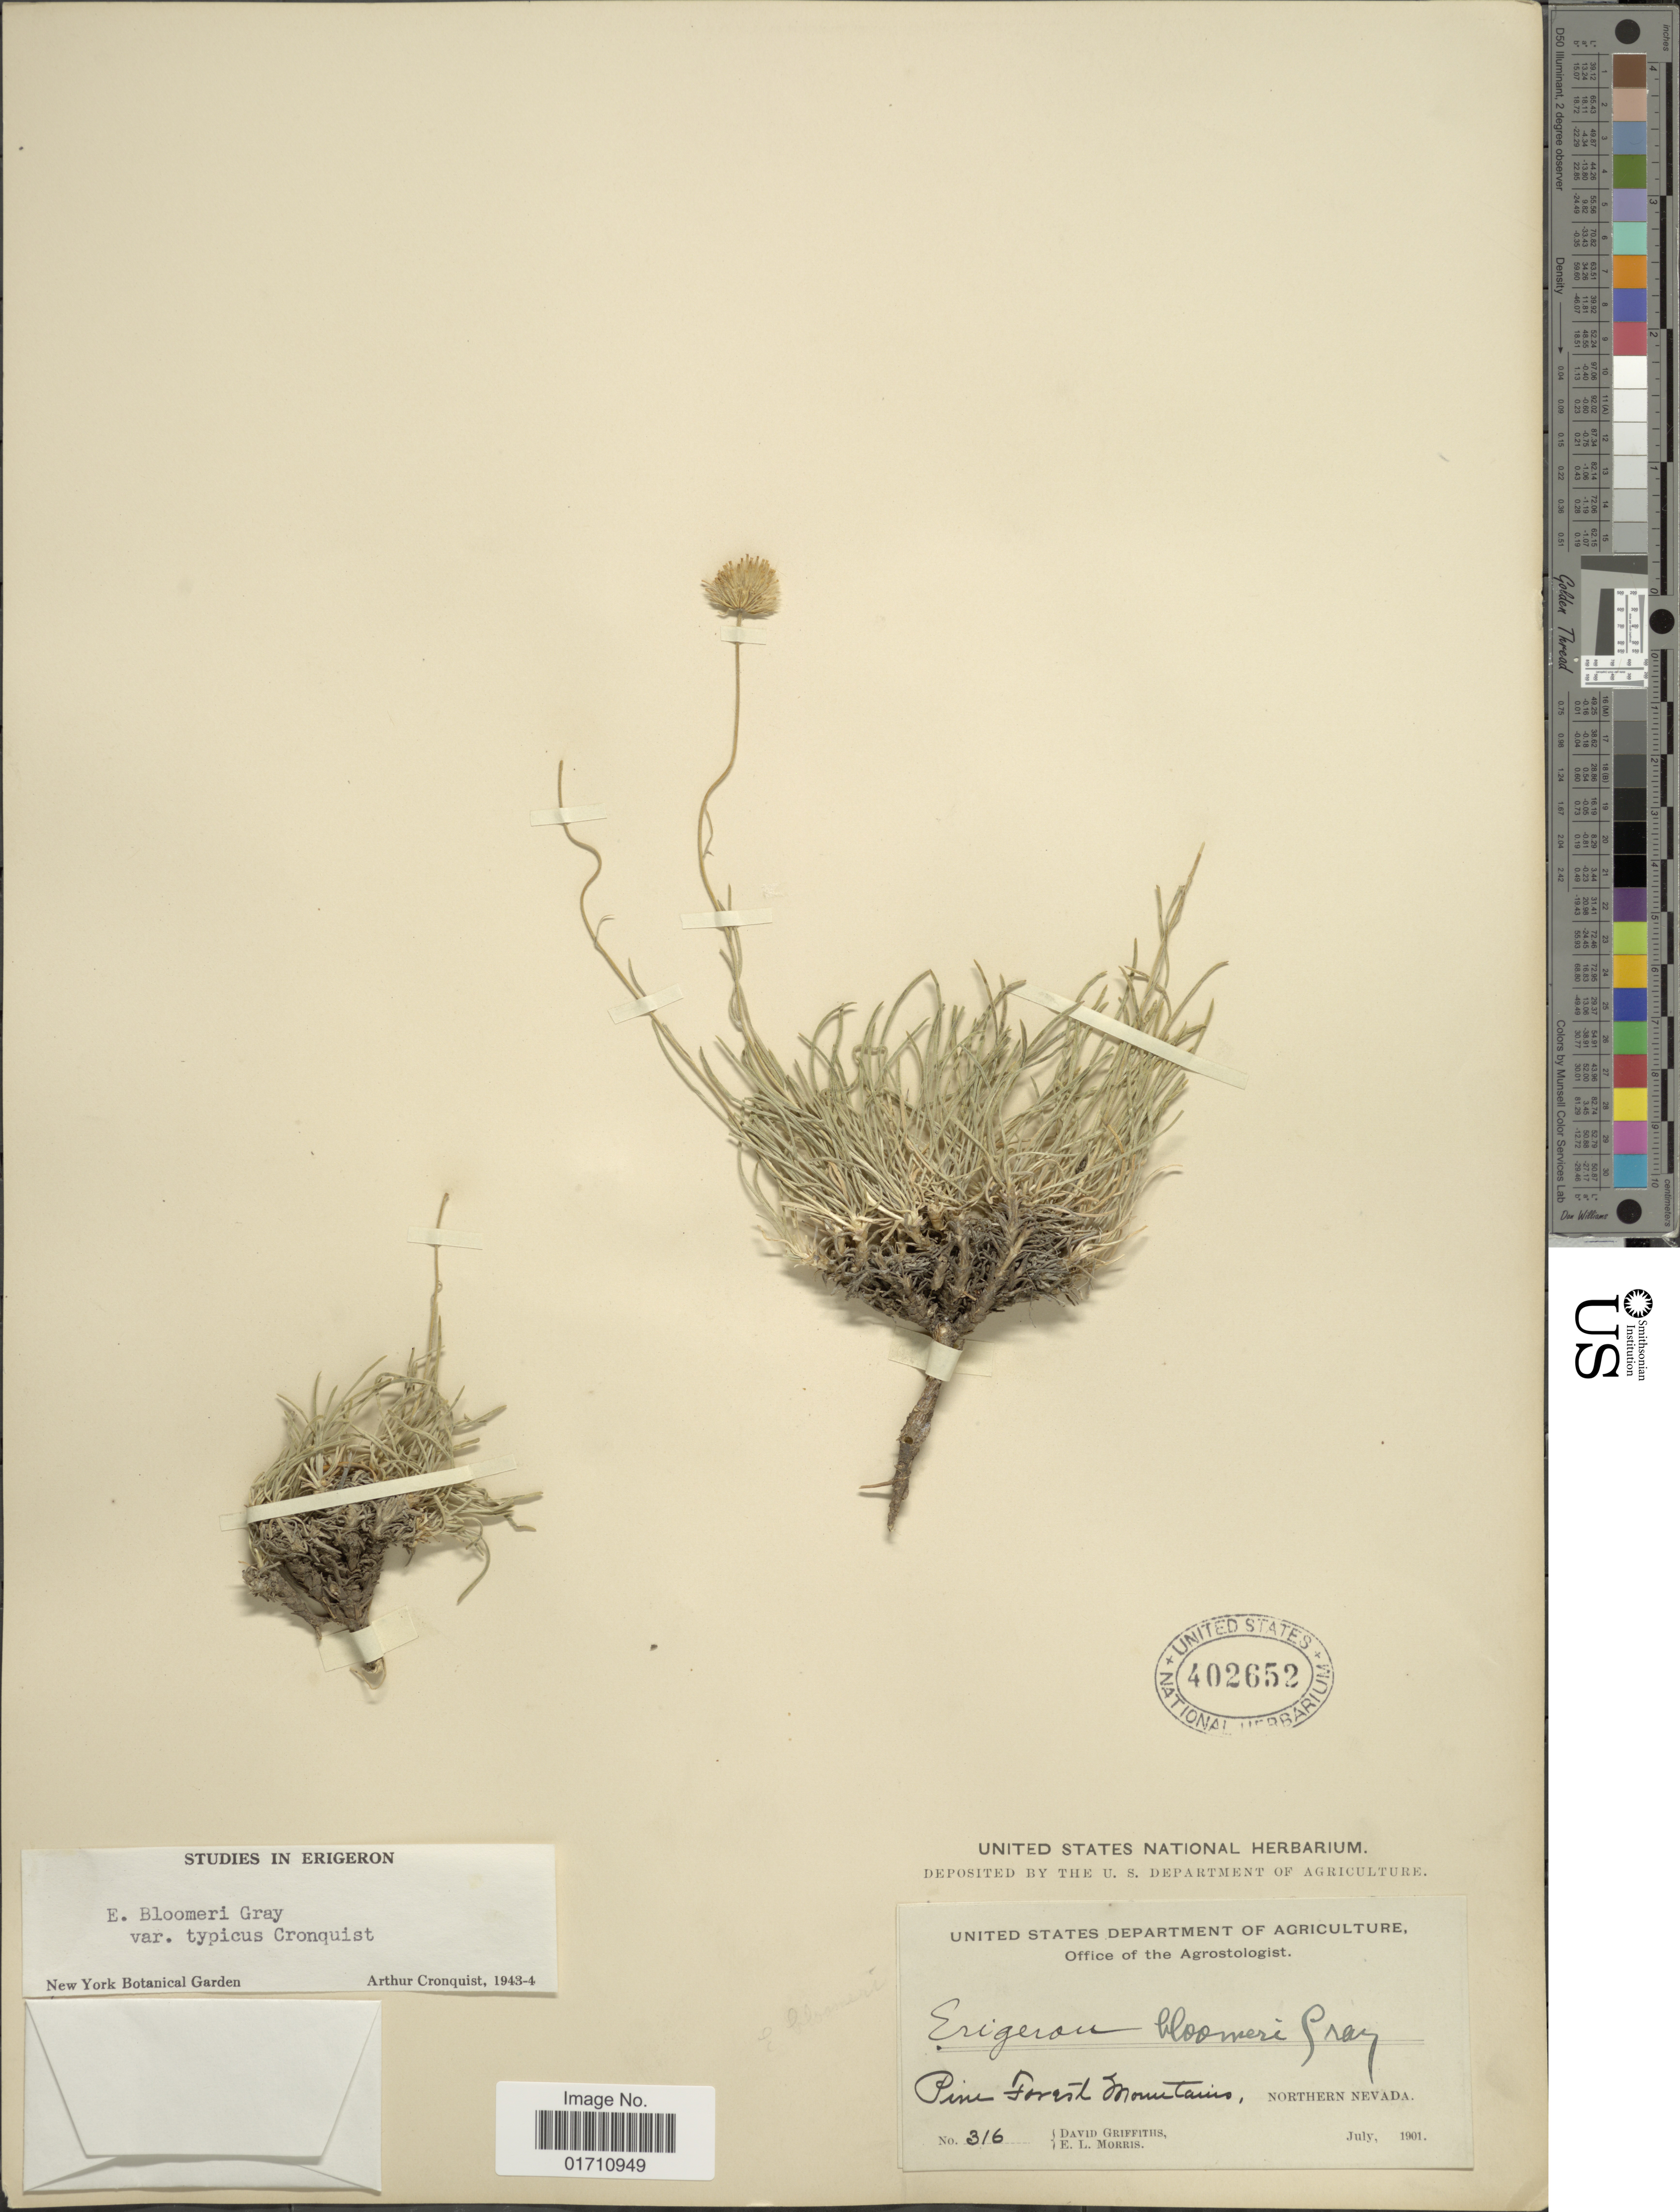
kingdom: Plantae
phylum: Tracheophyta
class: Magnoliopsida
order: Asterales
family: Asteraceae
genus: Erigeron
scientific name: Erigeron bloomeri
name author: A. Gray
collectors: D. Griffith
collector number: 316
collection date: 1901-07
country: United States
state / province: Nevada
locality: Pine Forest Mountains, Northern Nevada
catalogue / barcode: US 402652